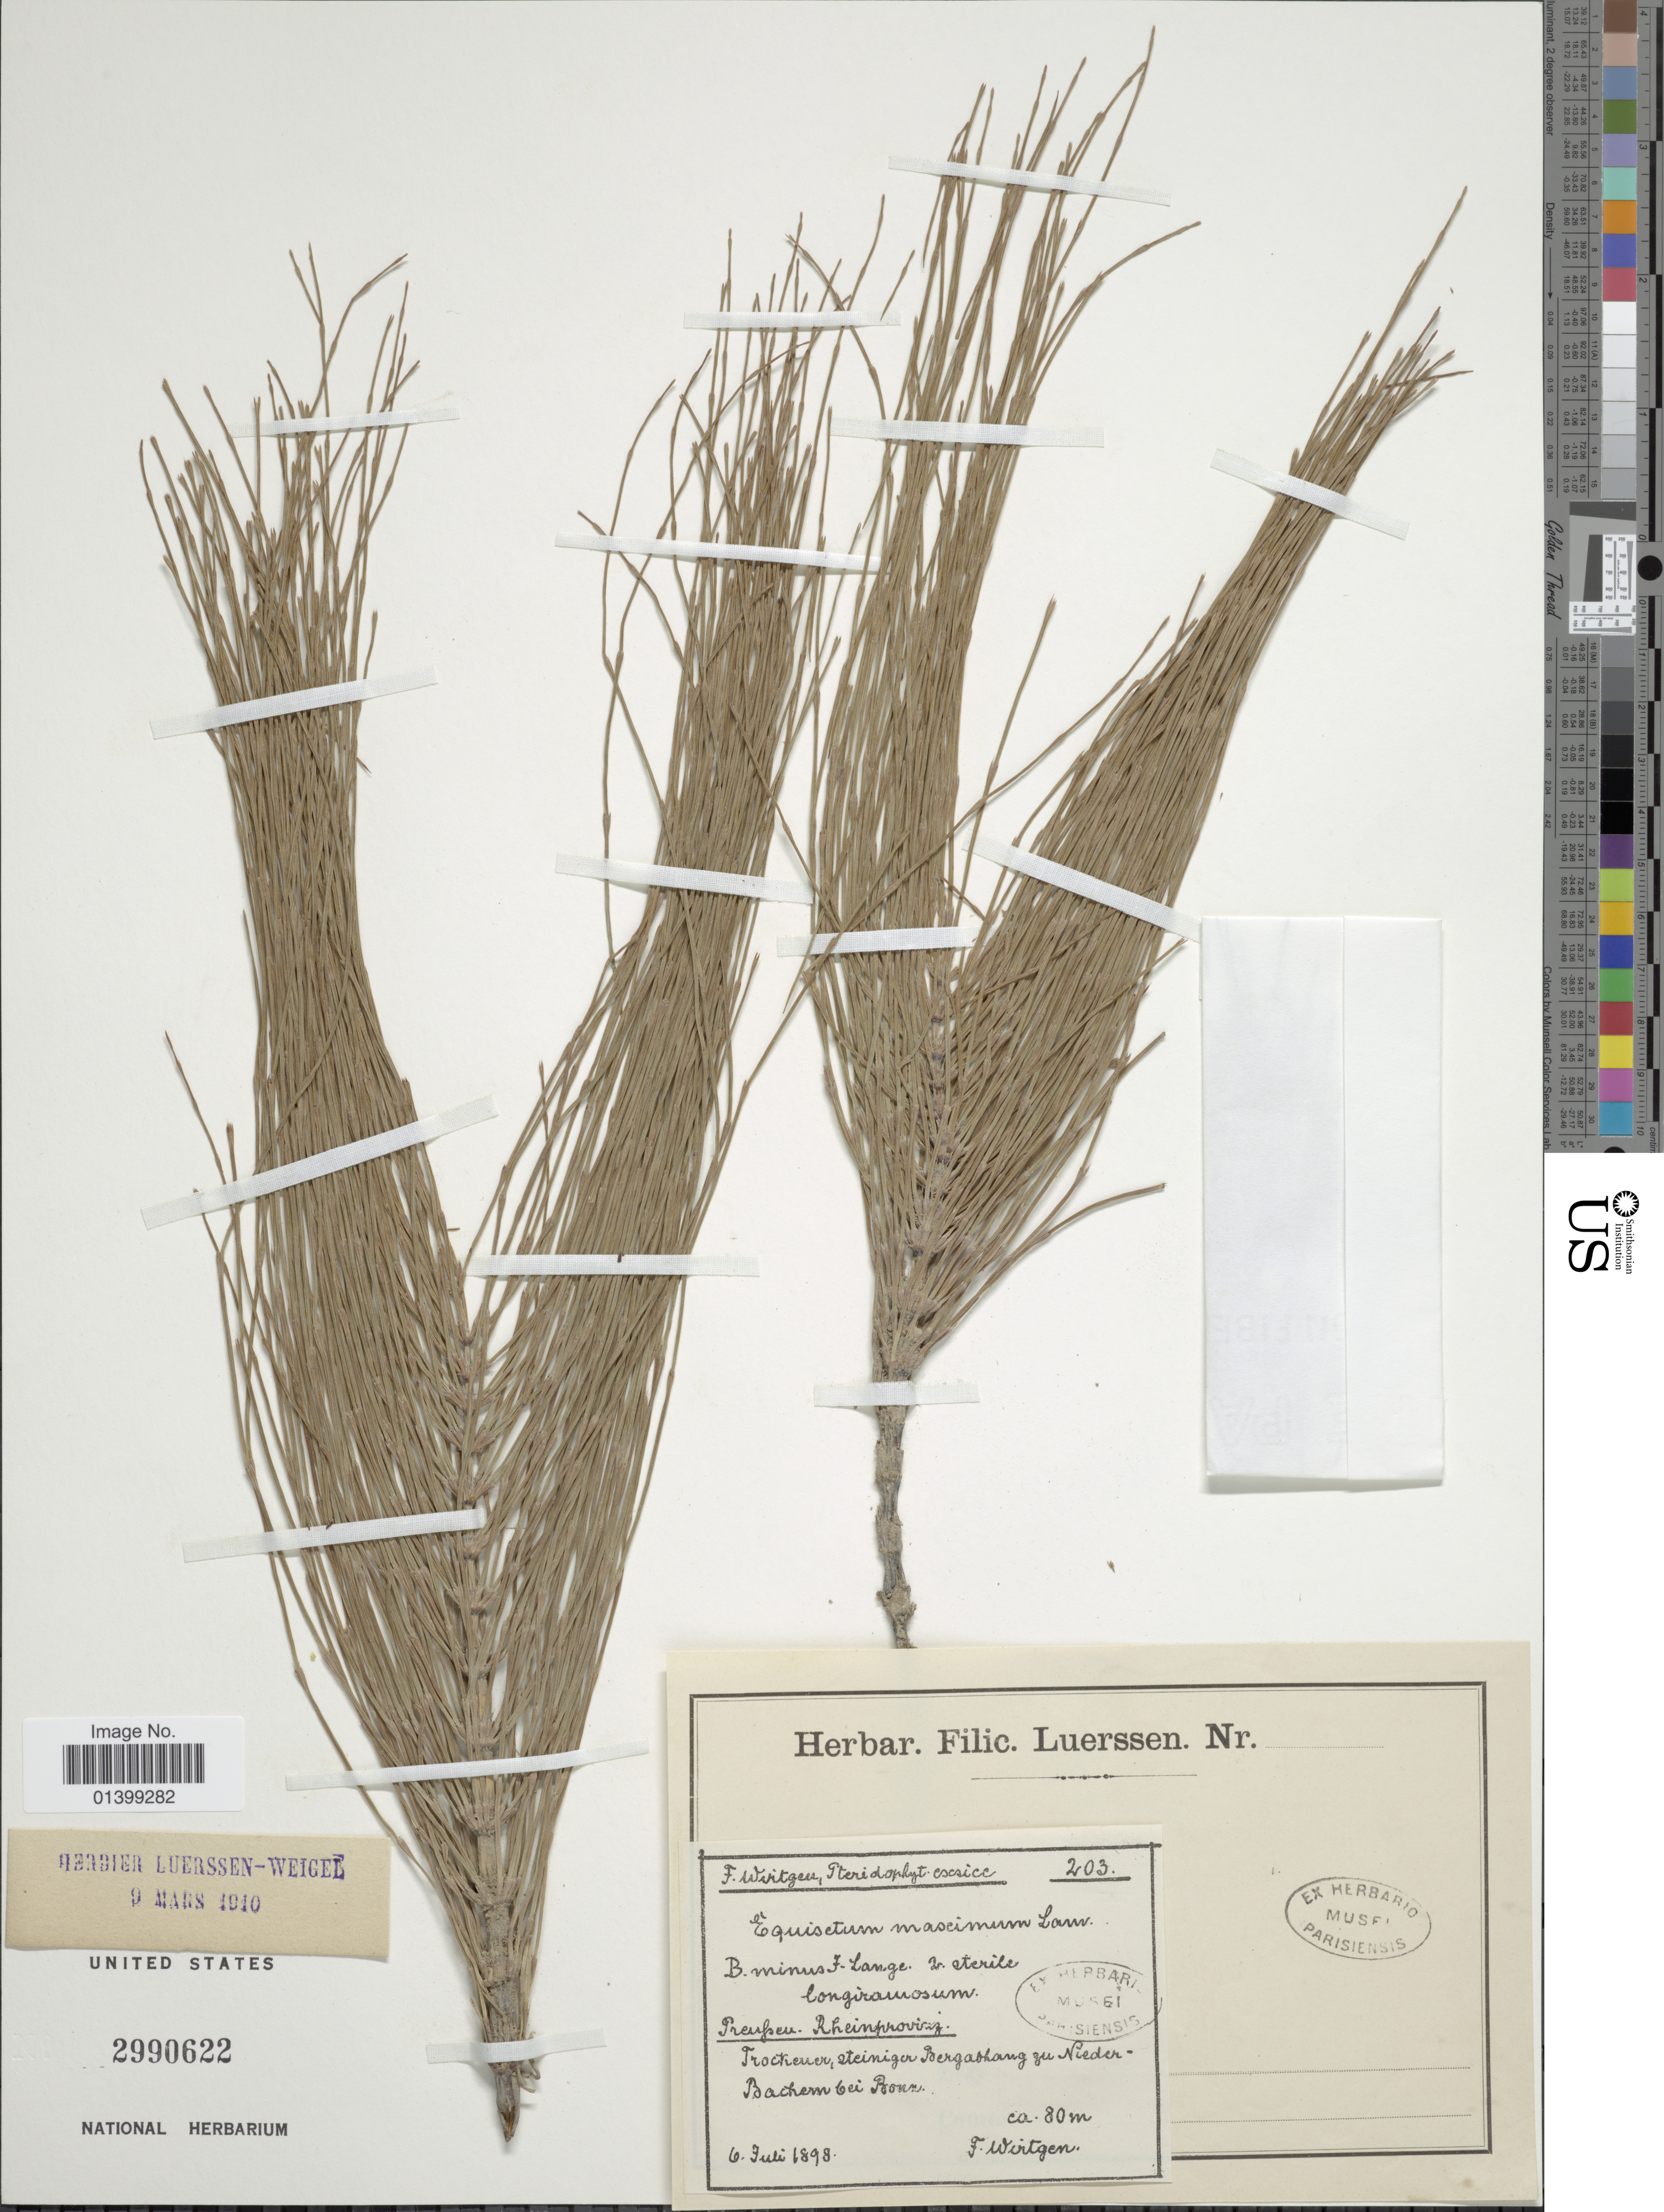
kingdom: Plantae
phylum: Tracheophyta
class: Polypodiopsida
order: Equisetales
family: Equisetaceae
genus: Equisetum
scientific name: Equisetum telmateia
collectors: F. Wirtgen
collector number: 203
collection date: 1898-07-06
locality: Preussen-Rheinpronz. Trockener, steiniger Bergabhang zu Nieder-Bachern bei Bonz [interpreted]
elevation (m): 80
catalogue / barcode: US 2990622